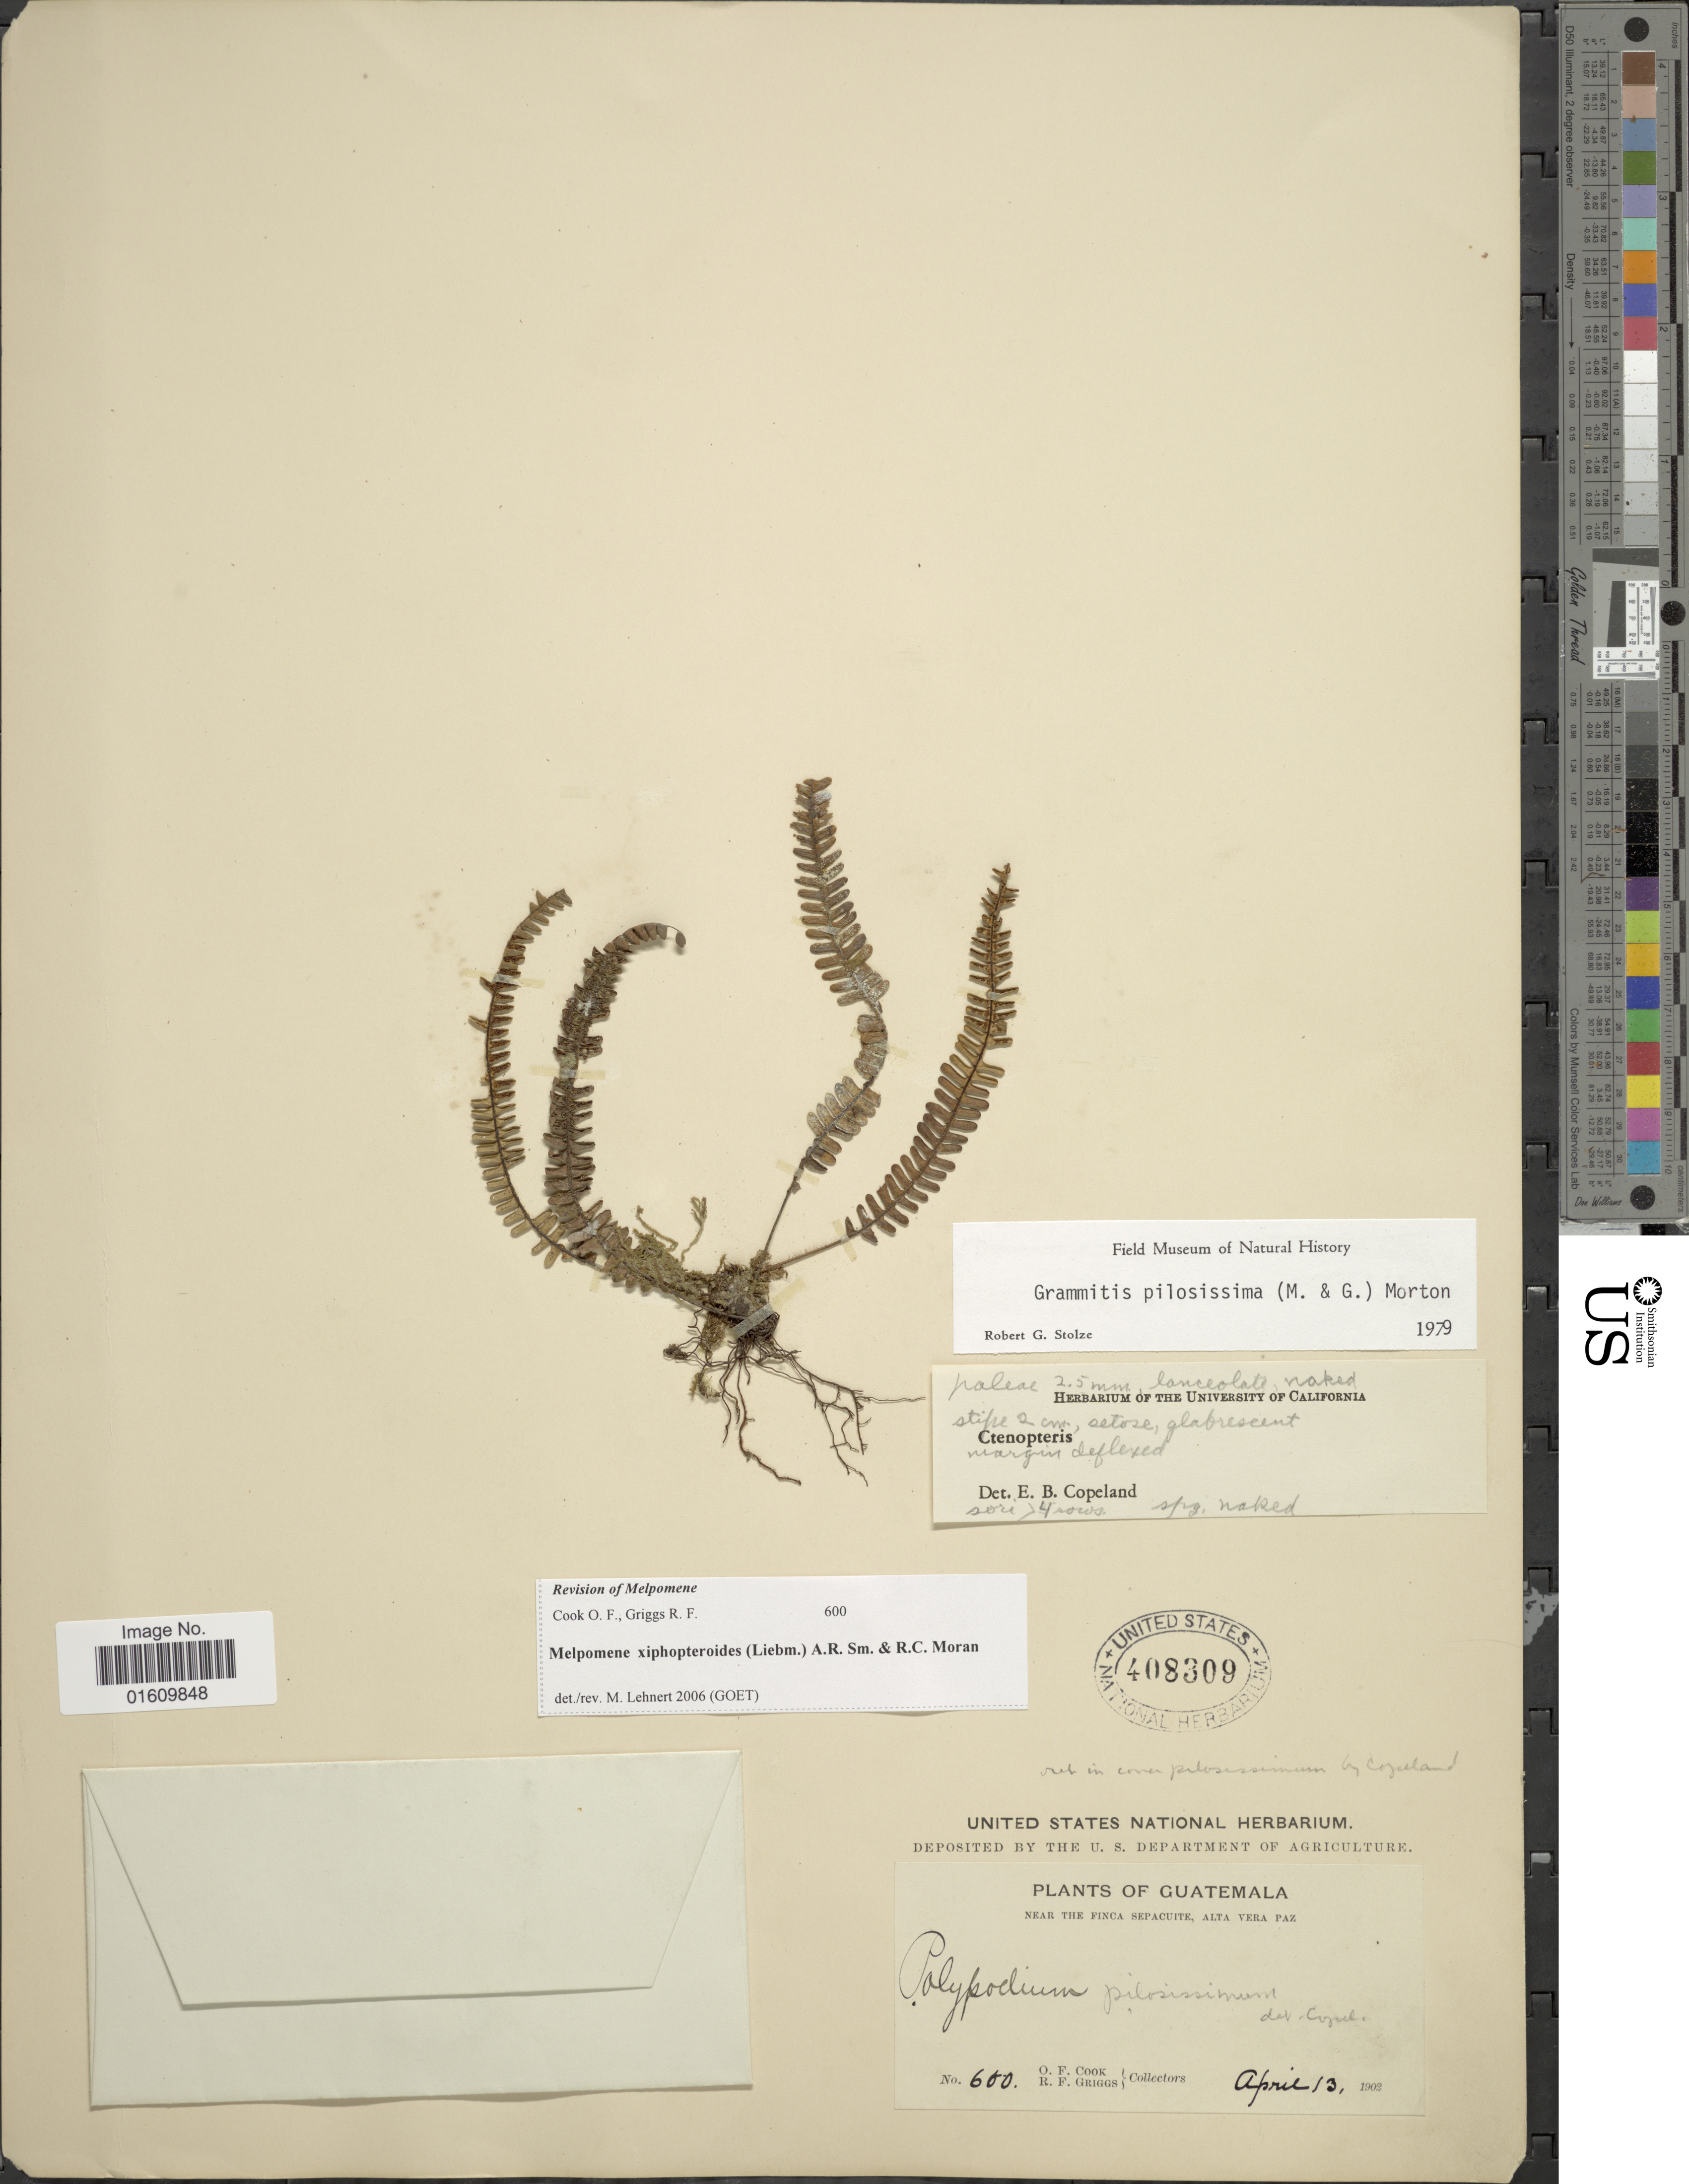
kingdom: Plantae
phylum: Tracheophyta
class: Polypodiopsida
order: Polypodiales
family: Polypodiaceae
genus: Melpomene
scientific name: Melpomene xiphopteroides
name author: (Liebm.) A.R. Sm. & R.C. Moran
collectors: O. F. Cook & R. F. Griggs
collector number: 600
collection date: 1902-04-13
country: Guatemala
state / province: Alta Verapaz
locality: Near the finca Sepacuite, Alta Vera Paz.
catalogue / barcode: US 408309